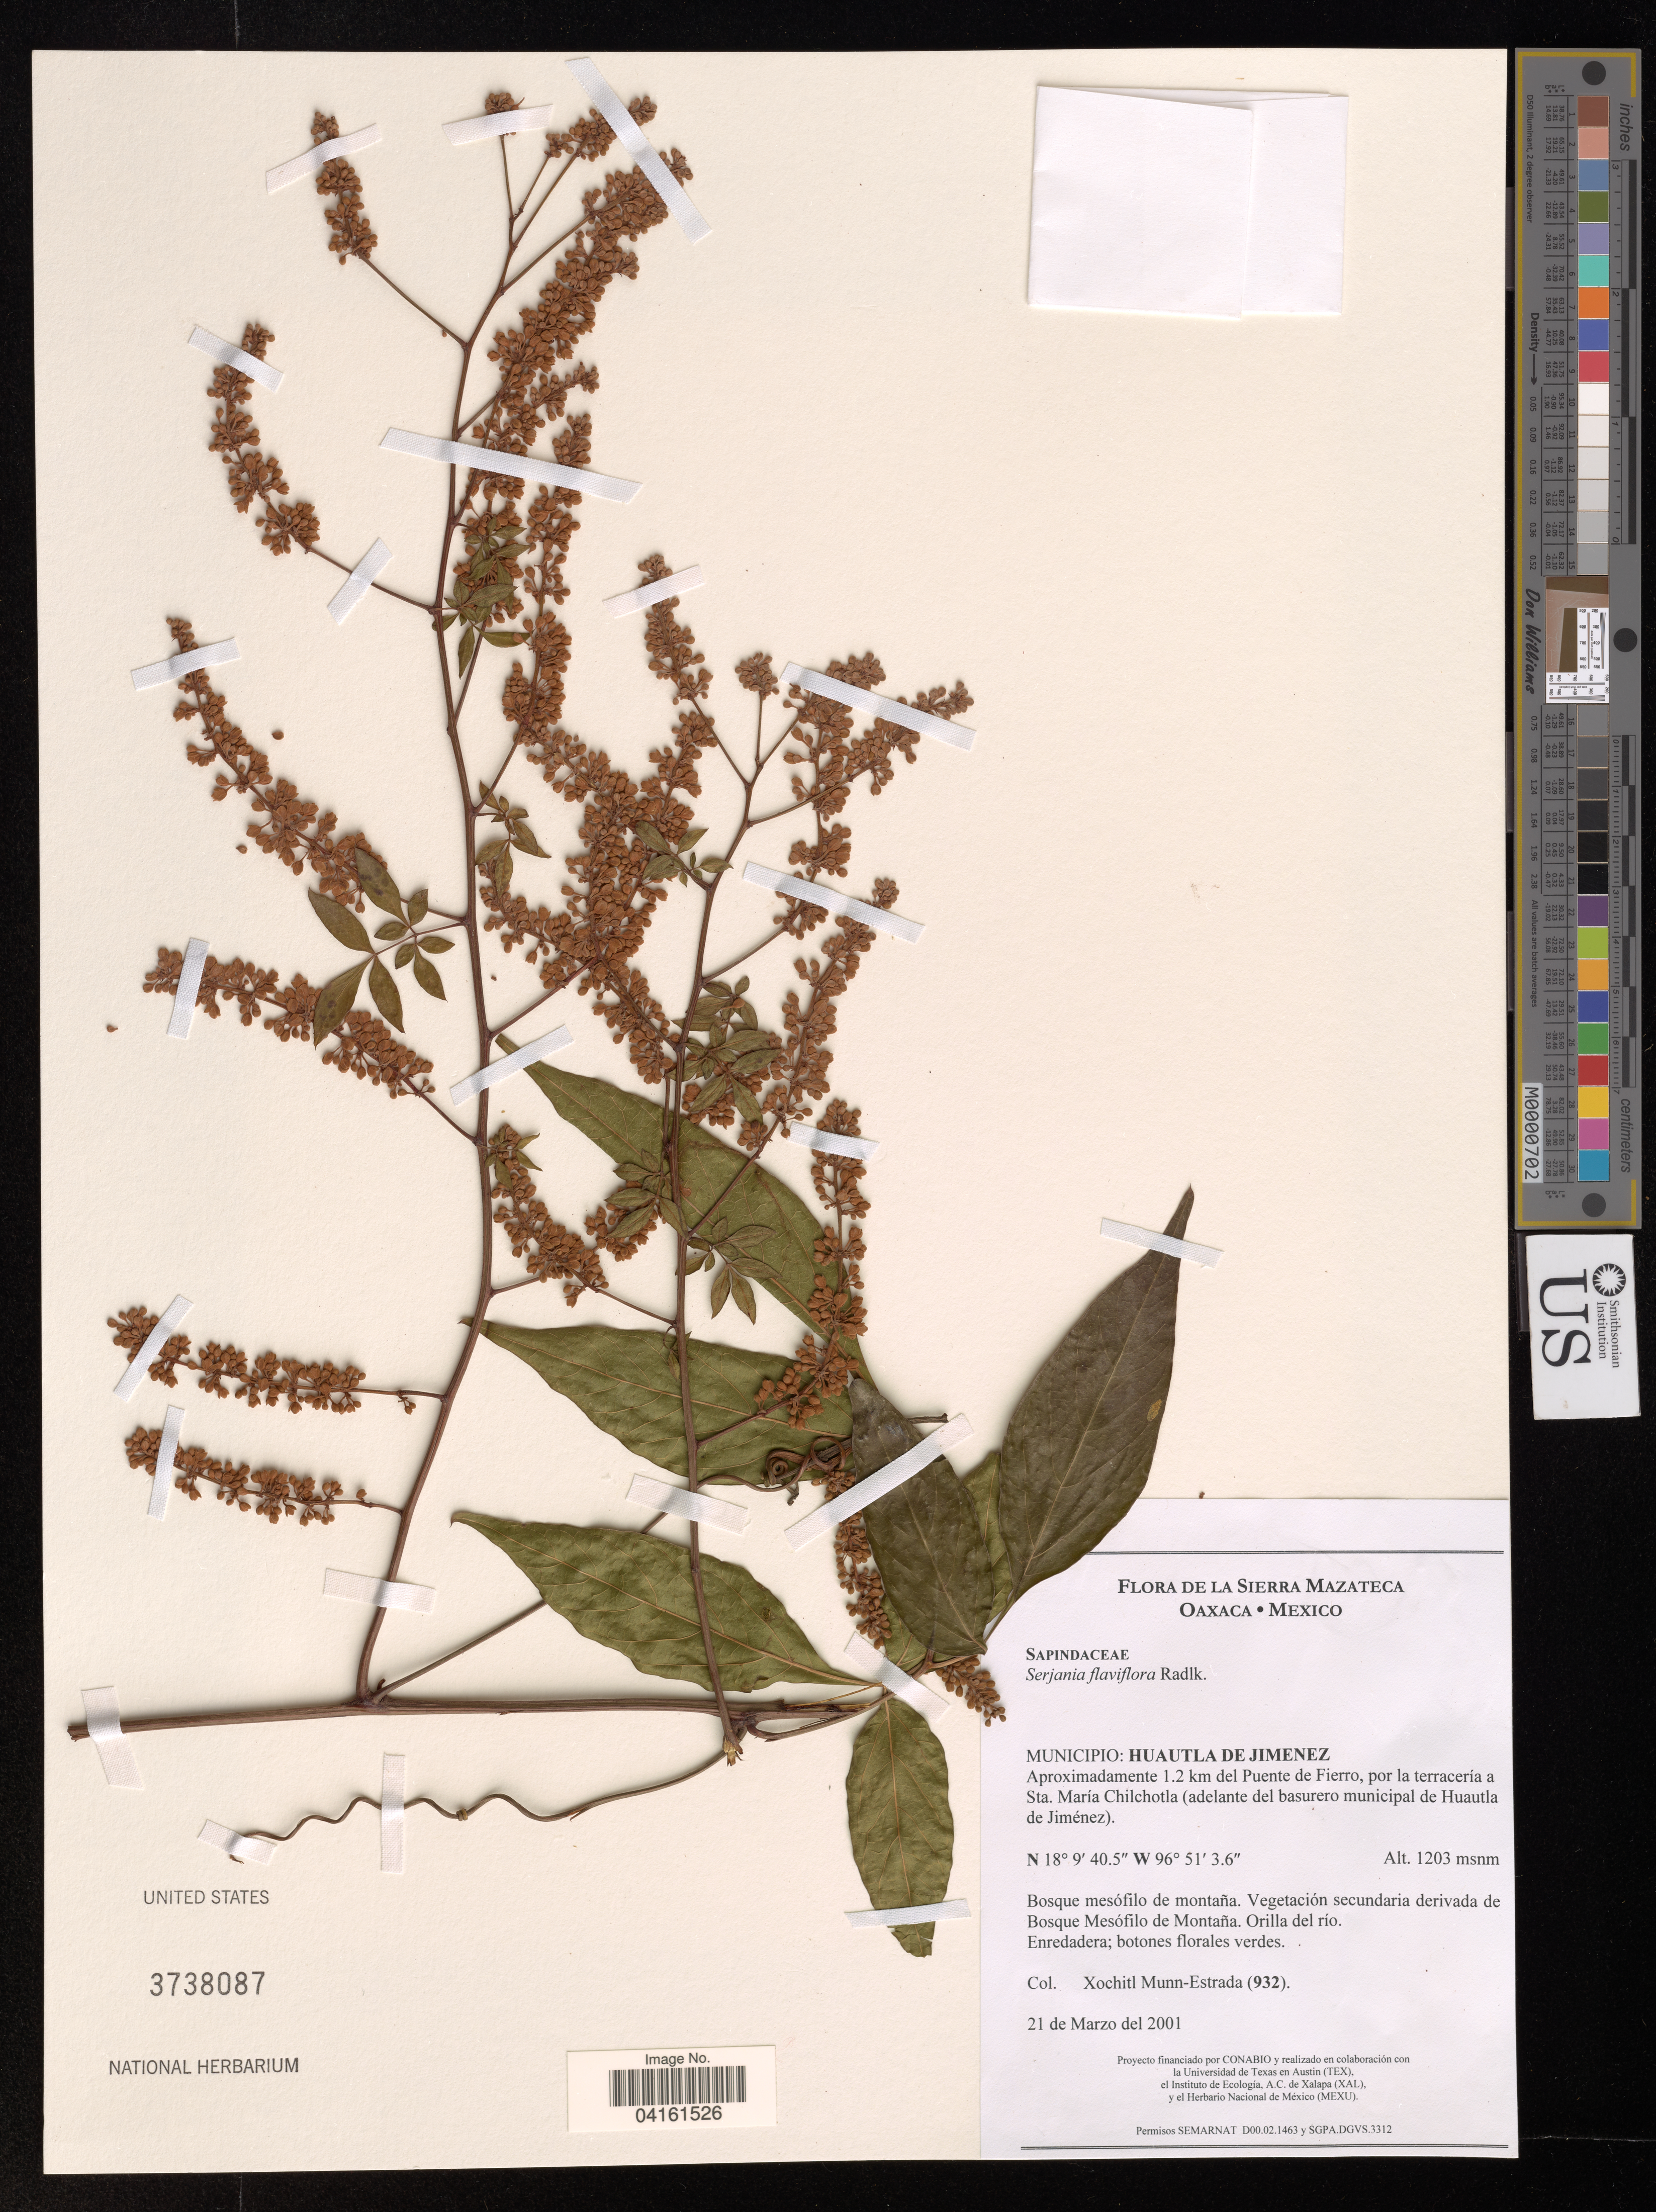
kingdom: Plantae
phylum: Tracheophyta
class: Magnoliopsida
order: Sapindales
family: Sapindaceae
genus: Serjania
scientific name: Serjania flaviflora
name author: Radlk.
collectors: X. Munn-Estrada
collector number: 932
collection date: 2001-03-21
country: Mexico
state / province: Oaxaca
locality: Sierra Mazateca. Municipio: Huautla de Jimenez. Aproximadamente 1.2 km del Puente de Fierro, por la terracería a Sta. María Chilchotla (adelante del basurero municipal de Huautla de Jiménez).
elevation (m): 1203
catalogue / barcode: US 3738087